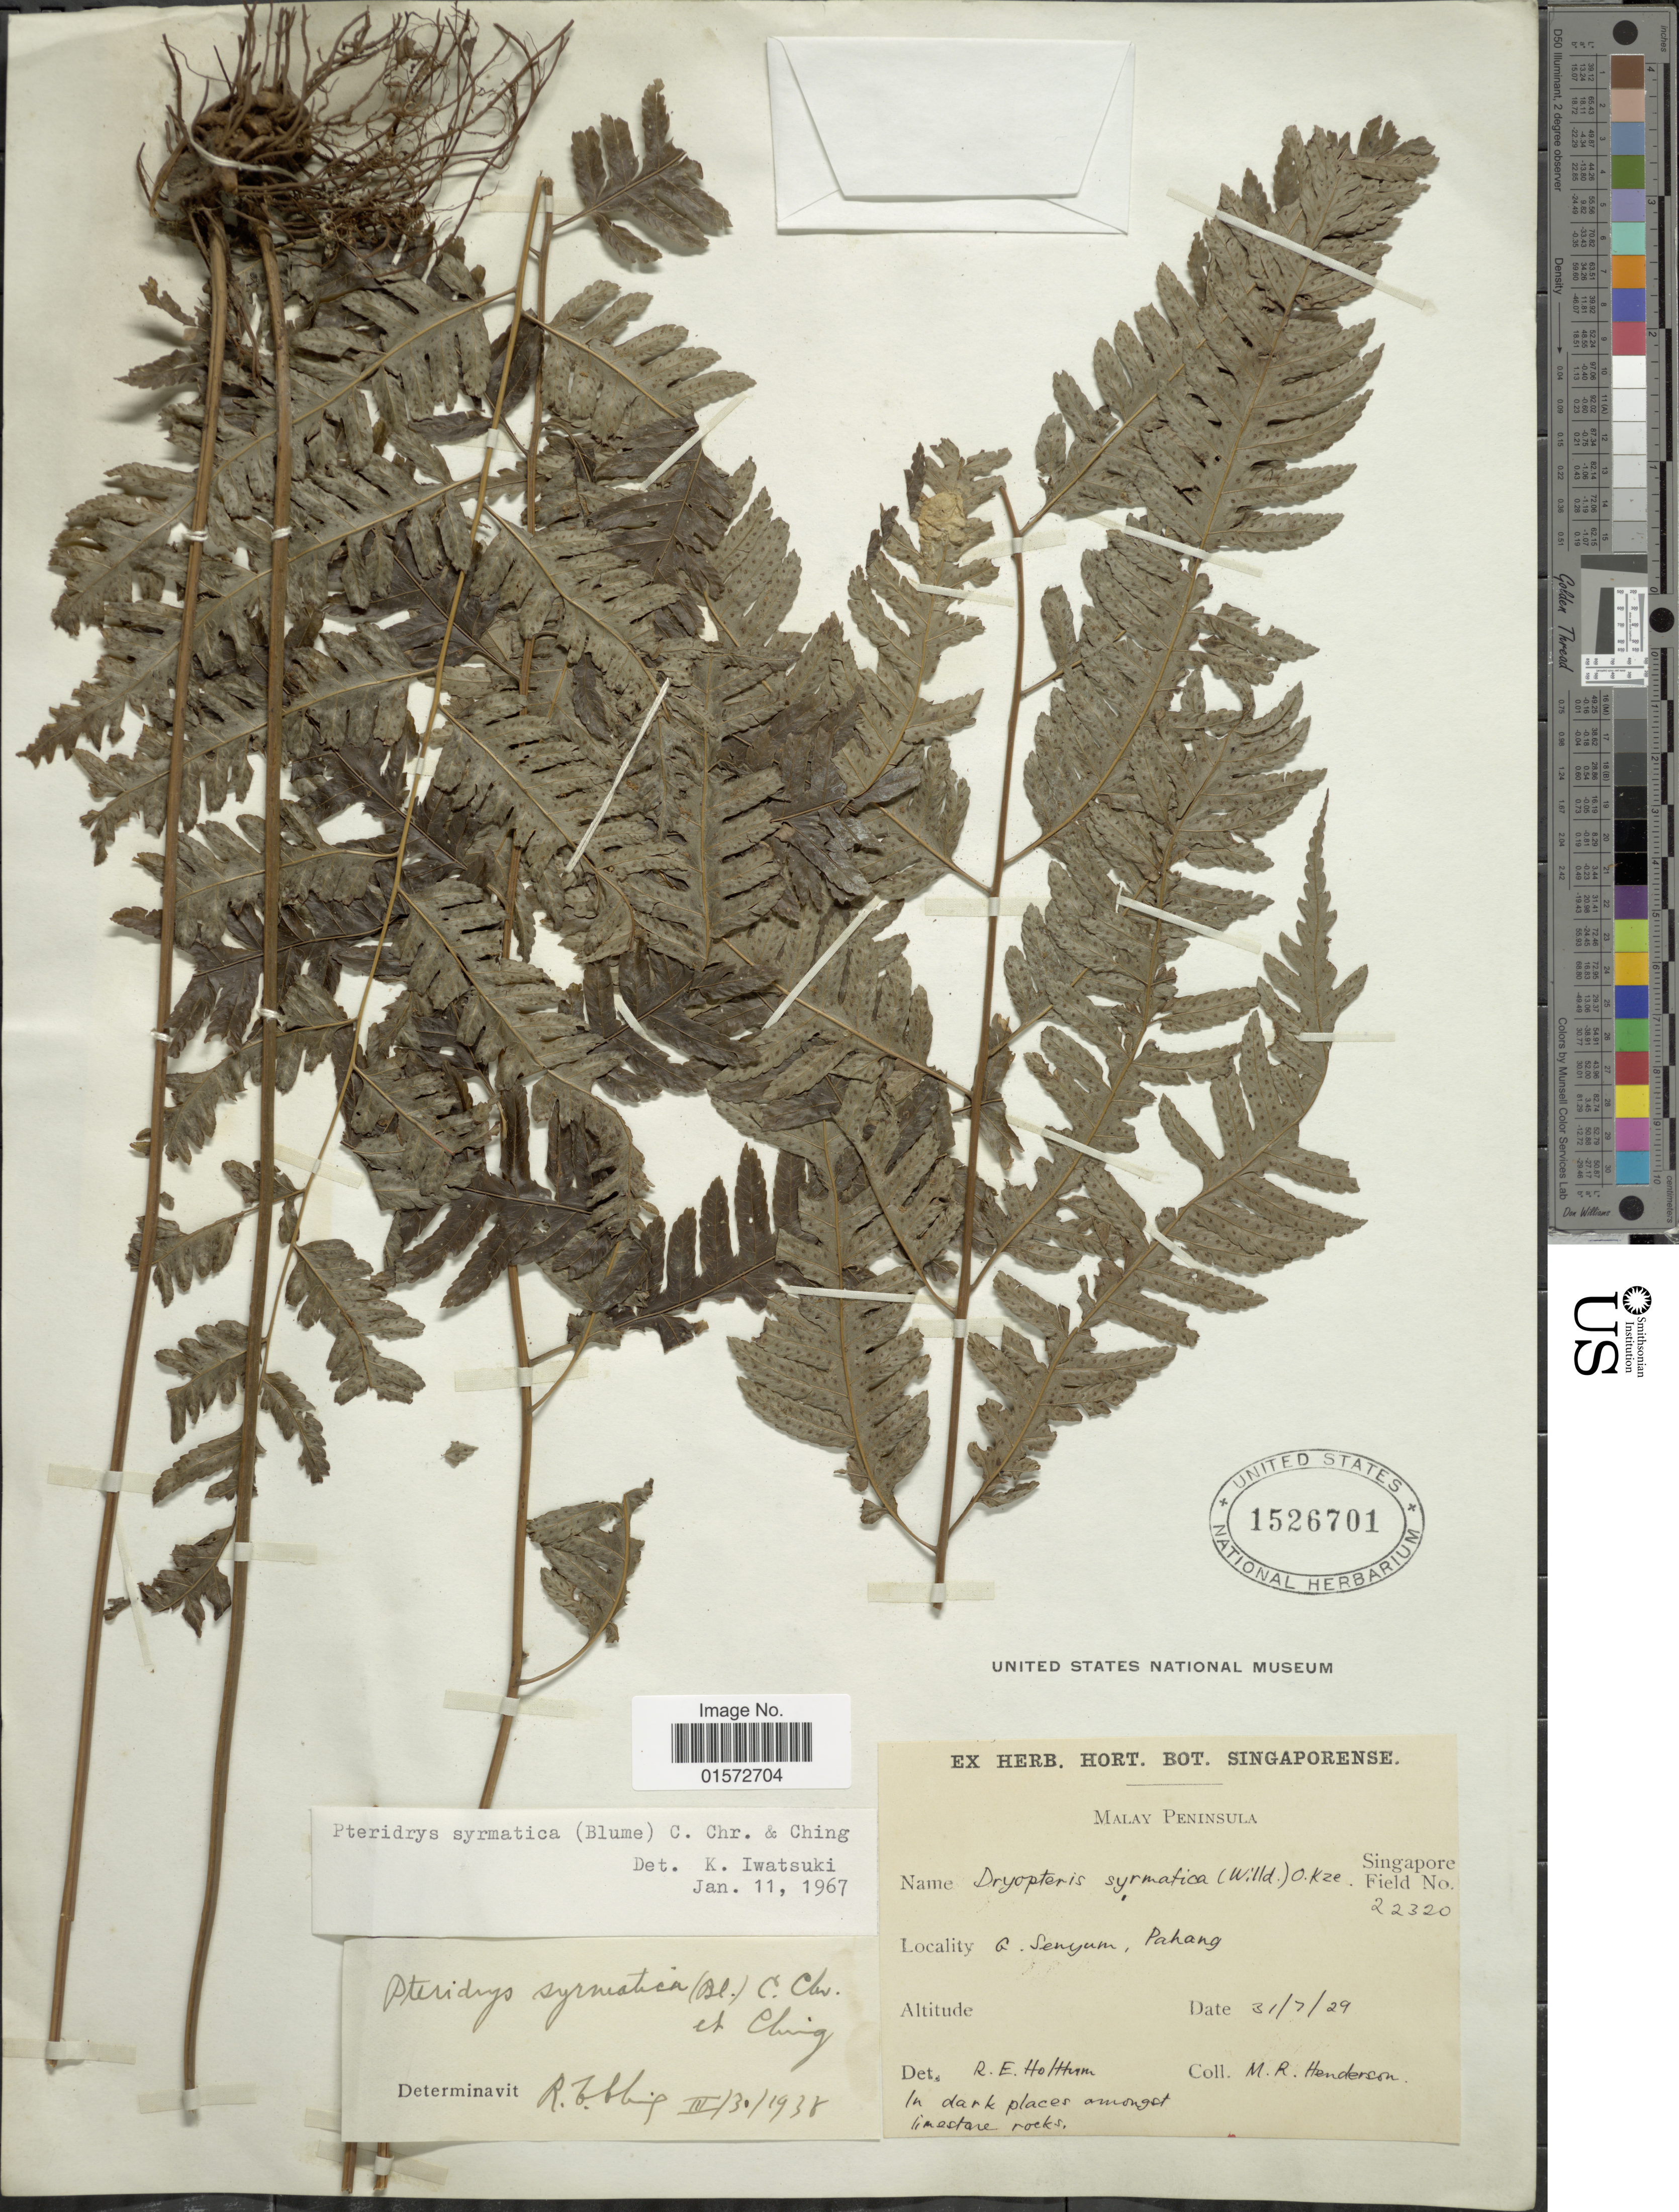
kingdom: Plantae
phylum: Tracheophyta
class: Polypodiopsida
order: Polypodiales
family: Tectariaceae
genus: Pteridrys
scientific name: Pteridrys syrmatica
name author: (Willd.) C. Chr. & Ching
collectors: M. Henderson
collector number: Singapore Field 22320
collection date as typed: Transcribed d/m/y: 31/7/29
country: Malaysia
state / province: Pahang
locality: Malay Peninsula. HG. Senyum, Pahan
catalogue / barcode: US 1526701